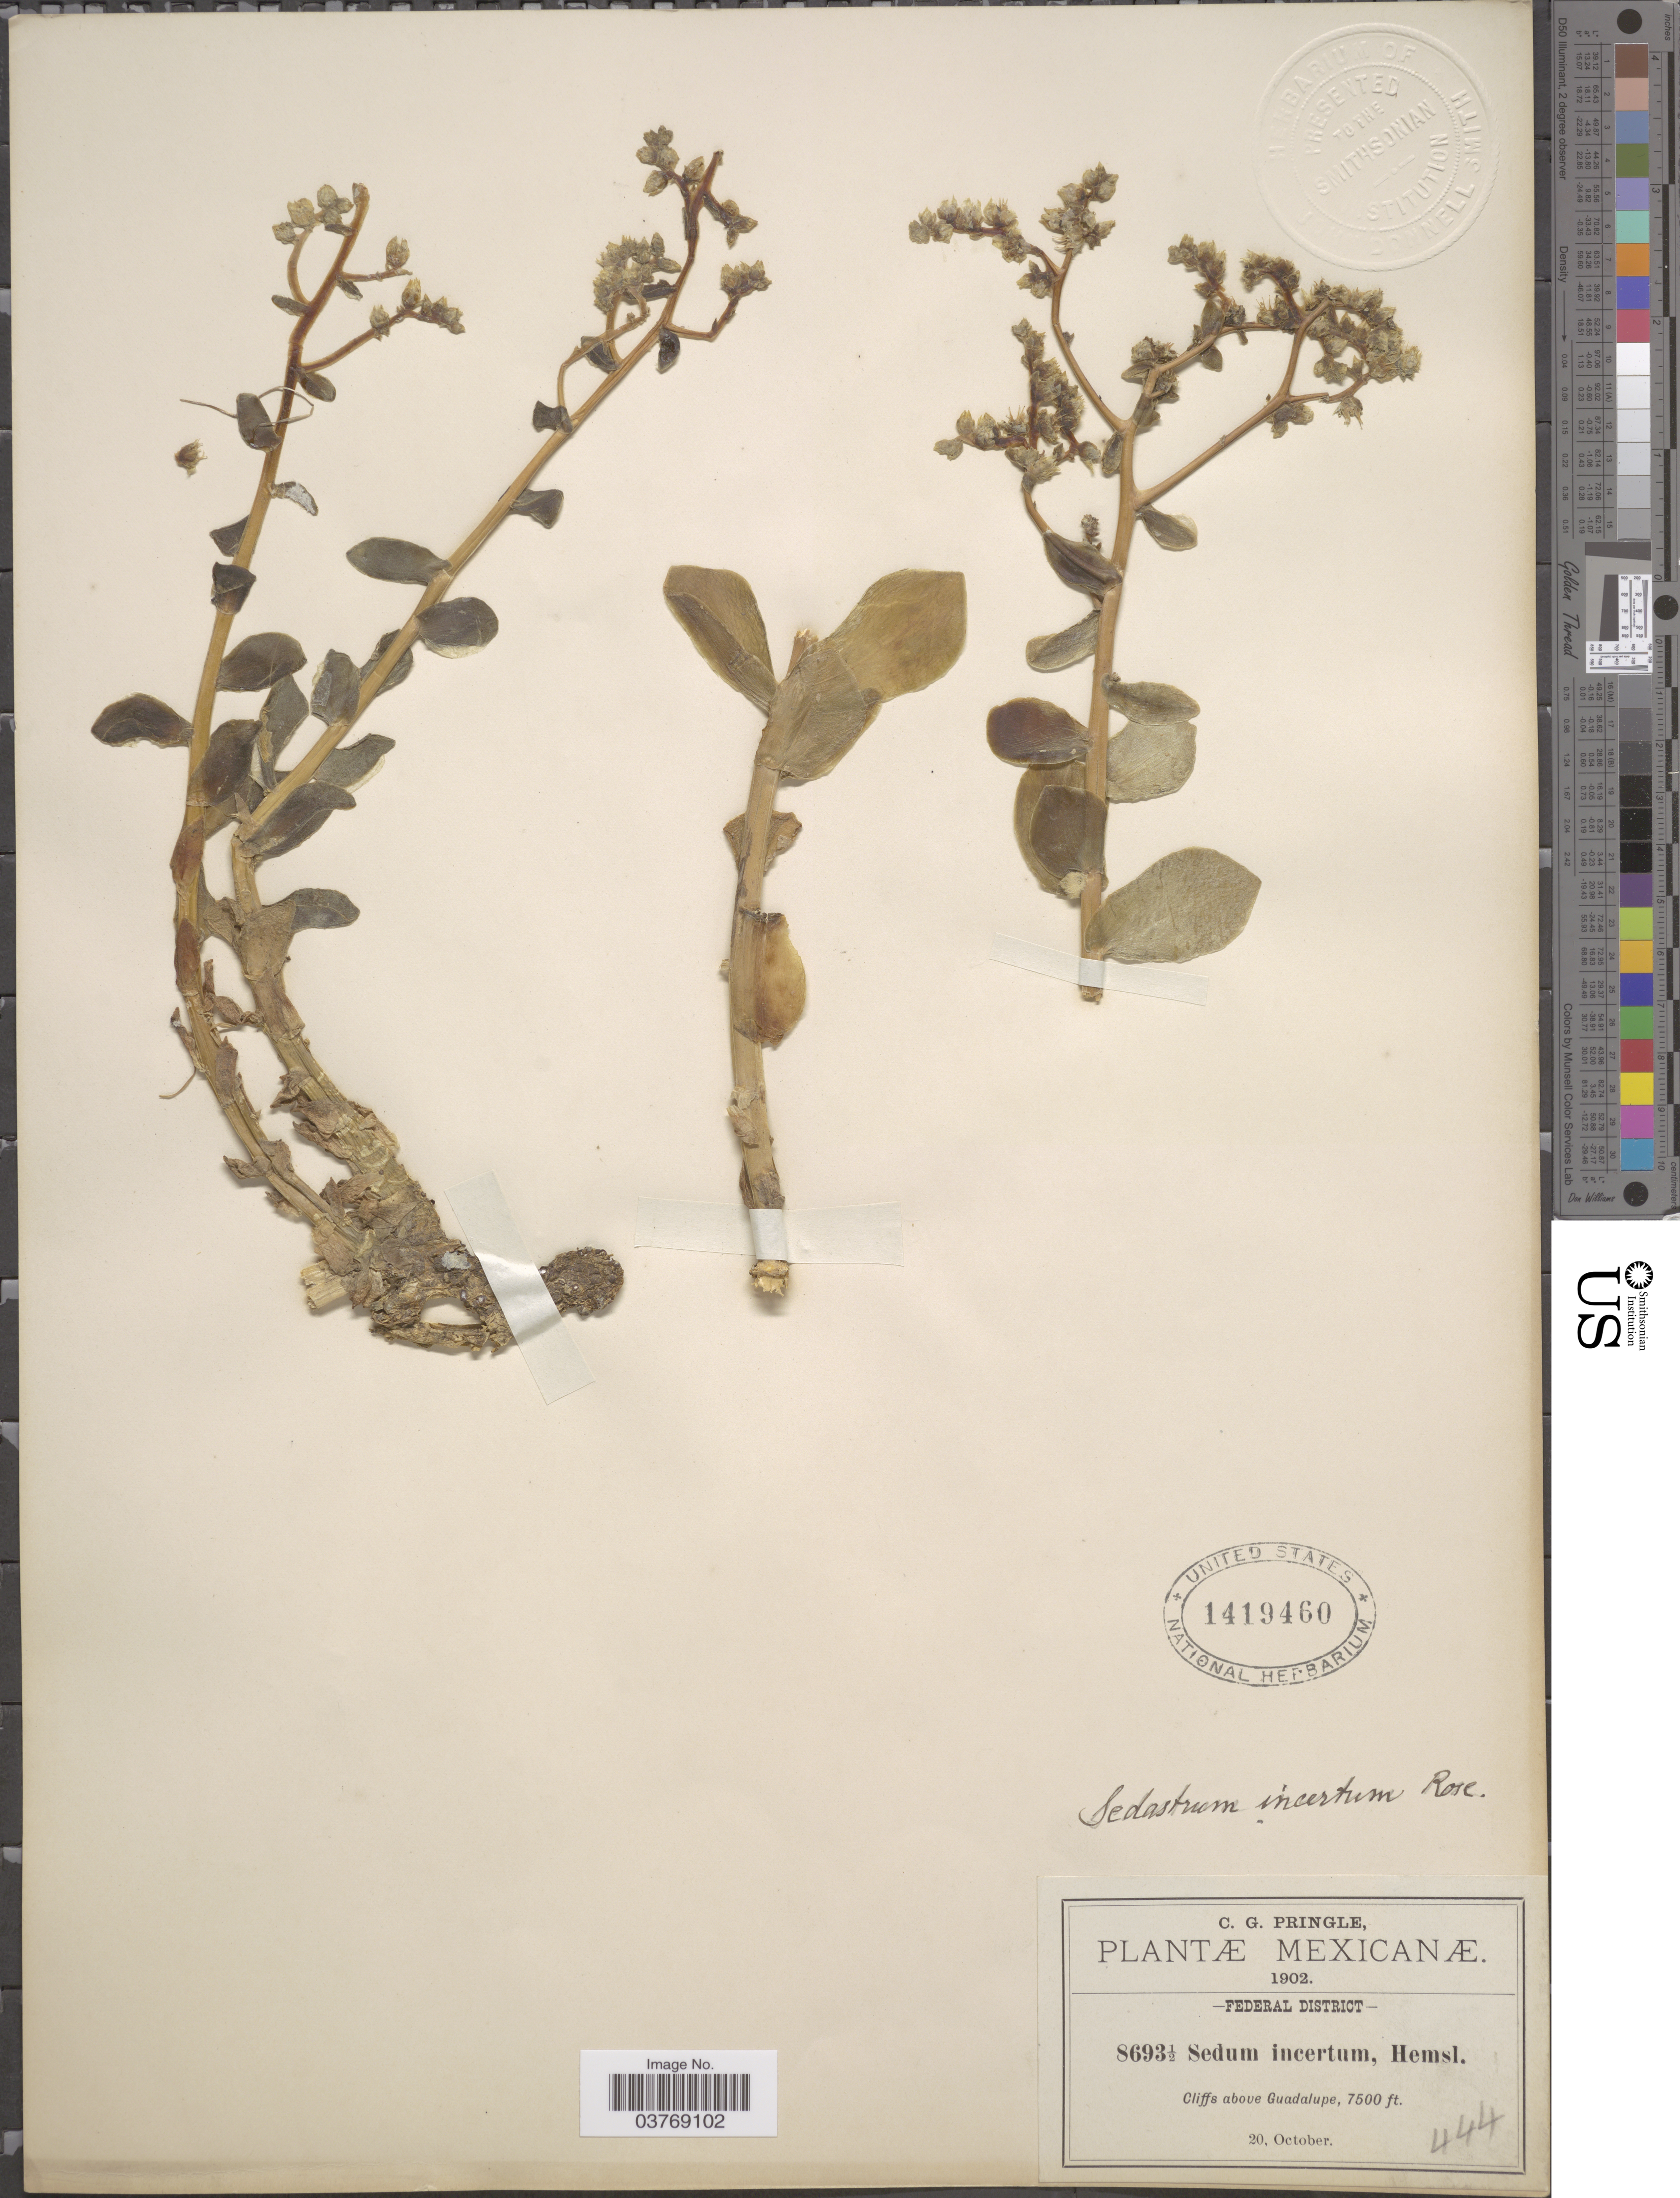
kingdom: Plantae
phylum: Tracheophyta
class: Magnoliopsida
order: Saxifragales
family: Crassulaceae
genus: Sedum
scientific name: Sedum hultenii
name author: Fröd.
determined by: Strong, Mark T., (BOT), Smithsonian Institution - National Museum of Natural History (UNITED STATES)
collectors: C. G. Pringle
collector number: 8693½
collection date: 1902-10-20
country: Mexico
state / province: Distrito Federal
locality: Federal District. Cliffs above Guadalupe.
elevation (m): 2286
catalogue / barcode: US 1419460